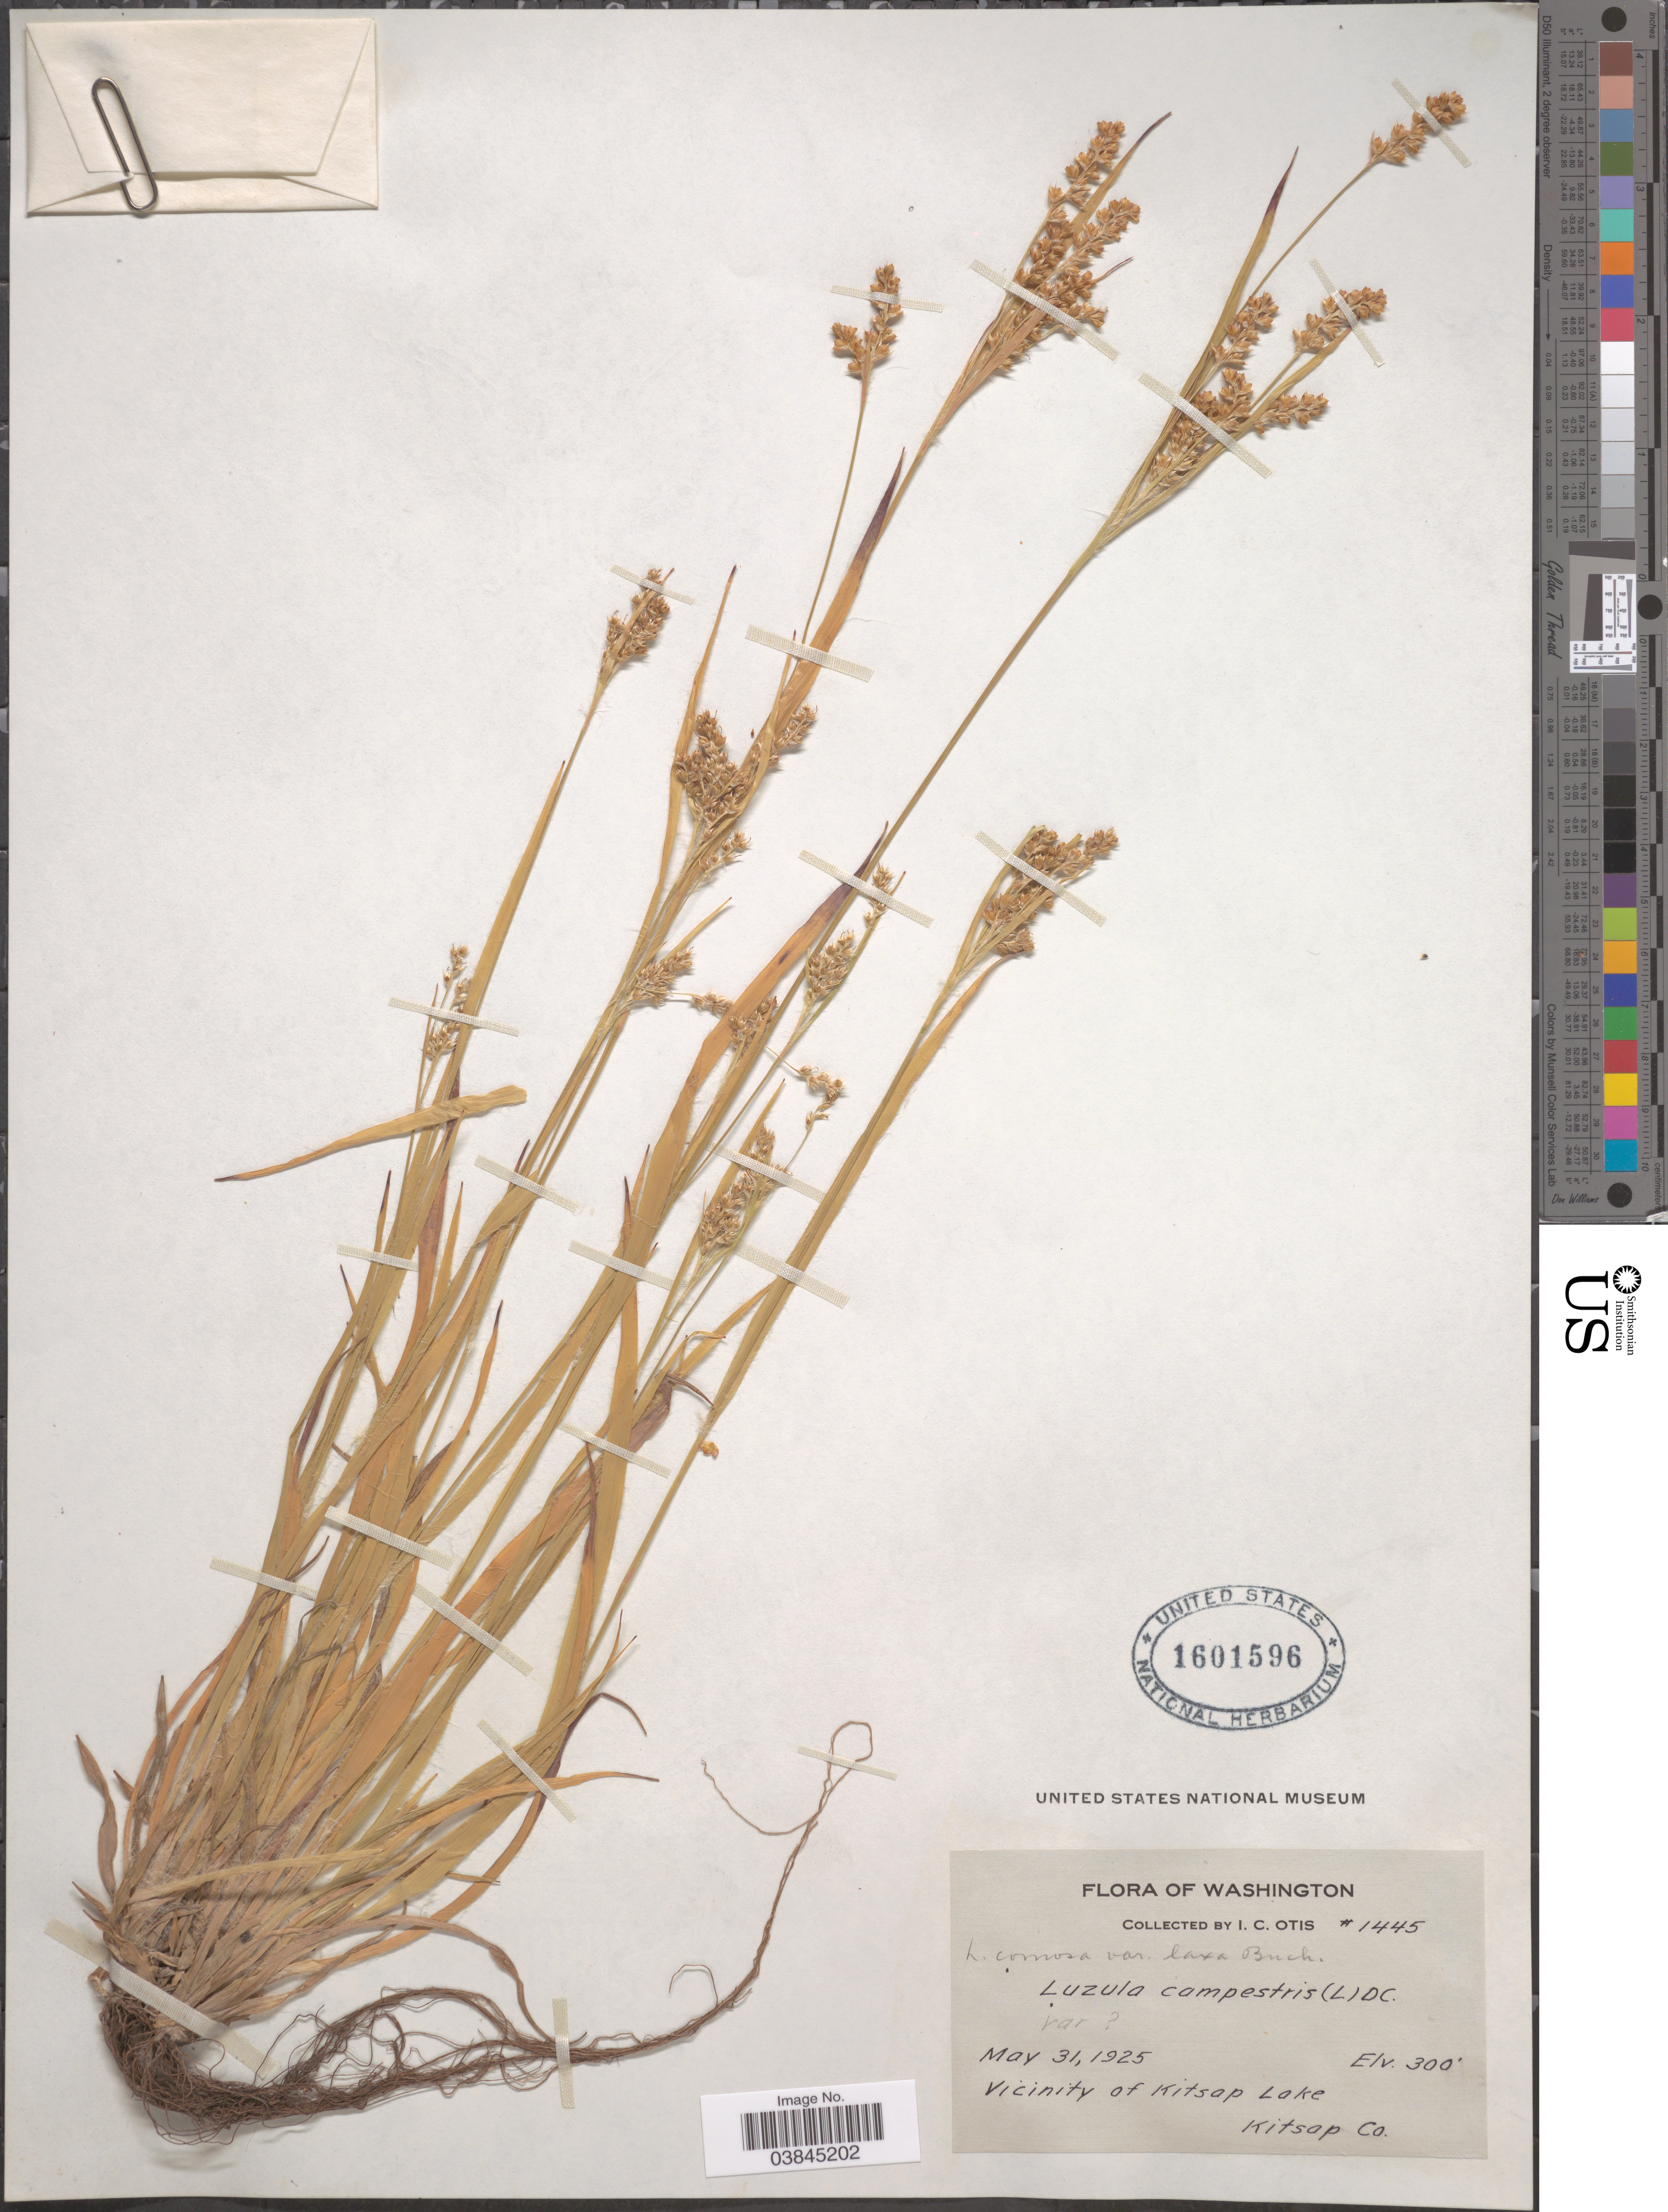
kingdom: Plantae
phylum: Tracheophyta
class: Liliopsida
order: Poales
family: Juncaceae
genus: Luzula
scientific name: Luzula campestris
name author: (L.) DC.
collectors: I. C. Otis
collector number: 1445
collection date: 1925-05-31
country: United States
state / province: Washington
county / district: Kitsap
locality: Vicinity of Kitsap Lake. Kitsap Co.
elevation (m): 91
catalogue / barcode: US 1601596